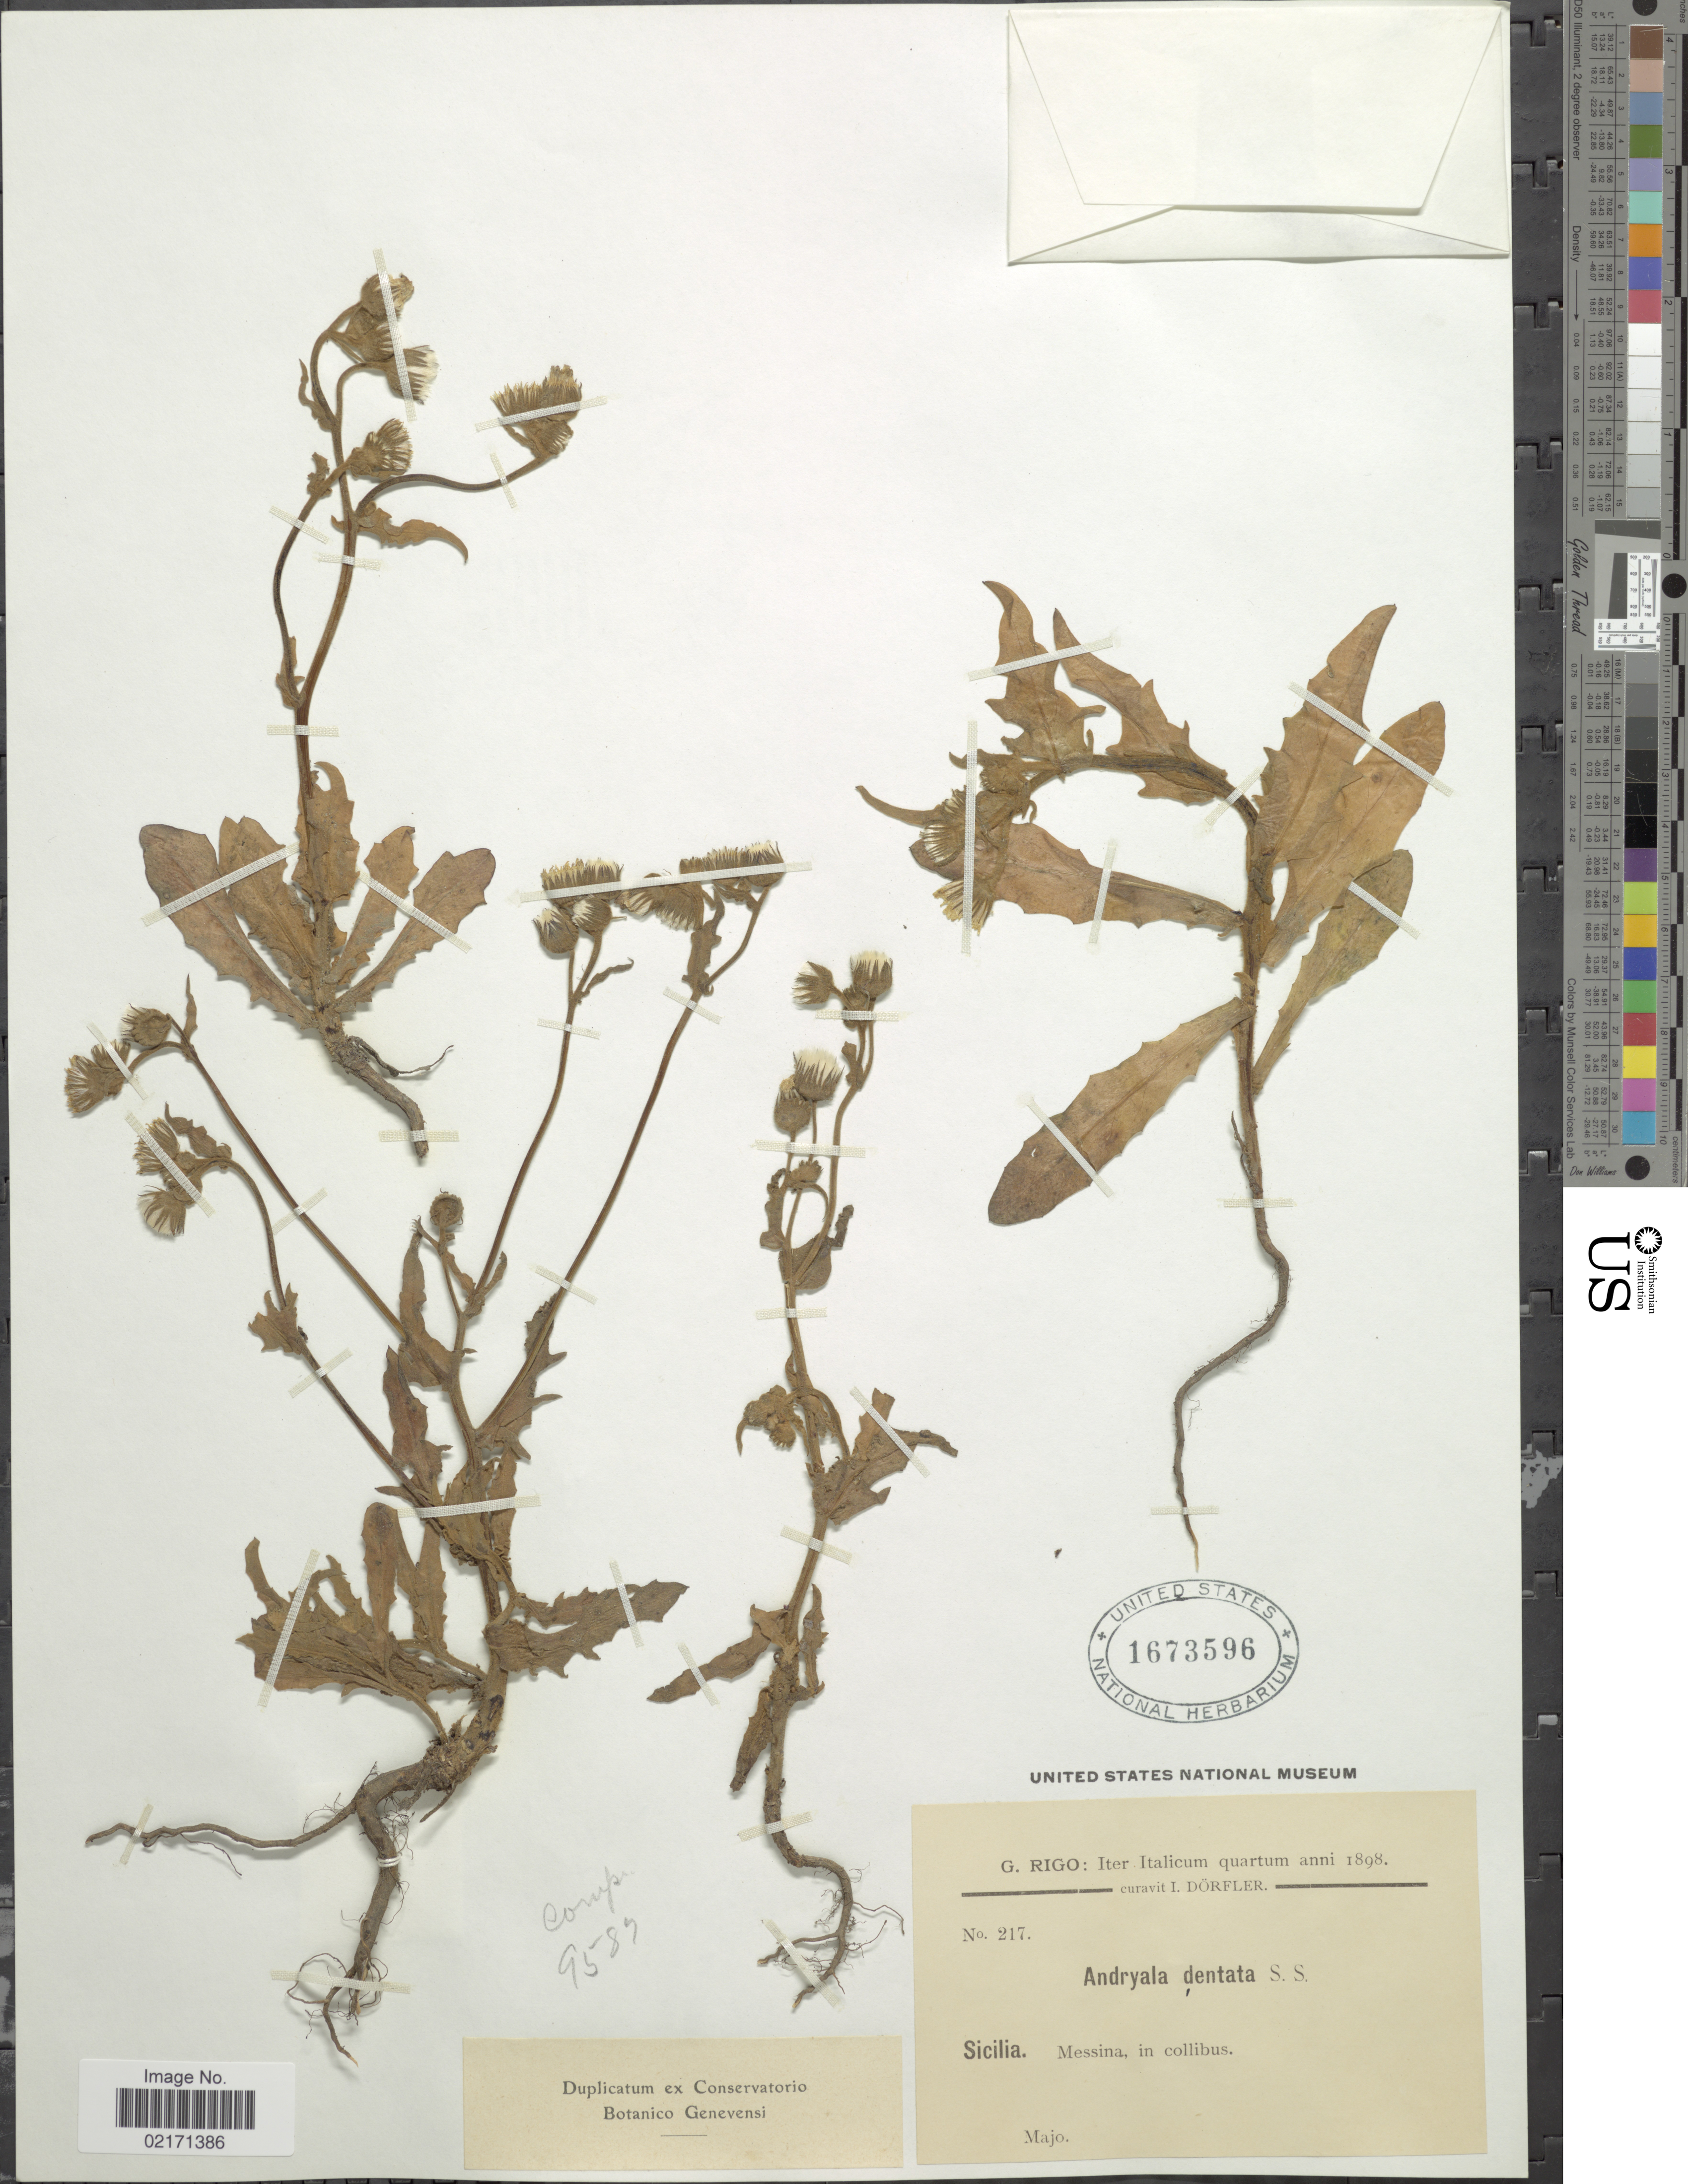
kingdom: Plantae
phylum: Tracheophyta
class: Magnoliopsida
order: Asterales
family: Asteraceae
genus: Andryala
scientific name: Andryala dentata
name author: Sm.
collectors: G. Rigo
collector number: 217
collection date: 1898-05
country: Italy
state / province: Siciliana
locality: Messina. Sicilia.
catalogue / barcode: US 1673596